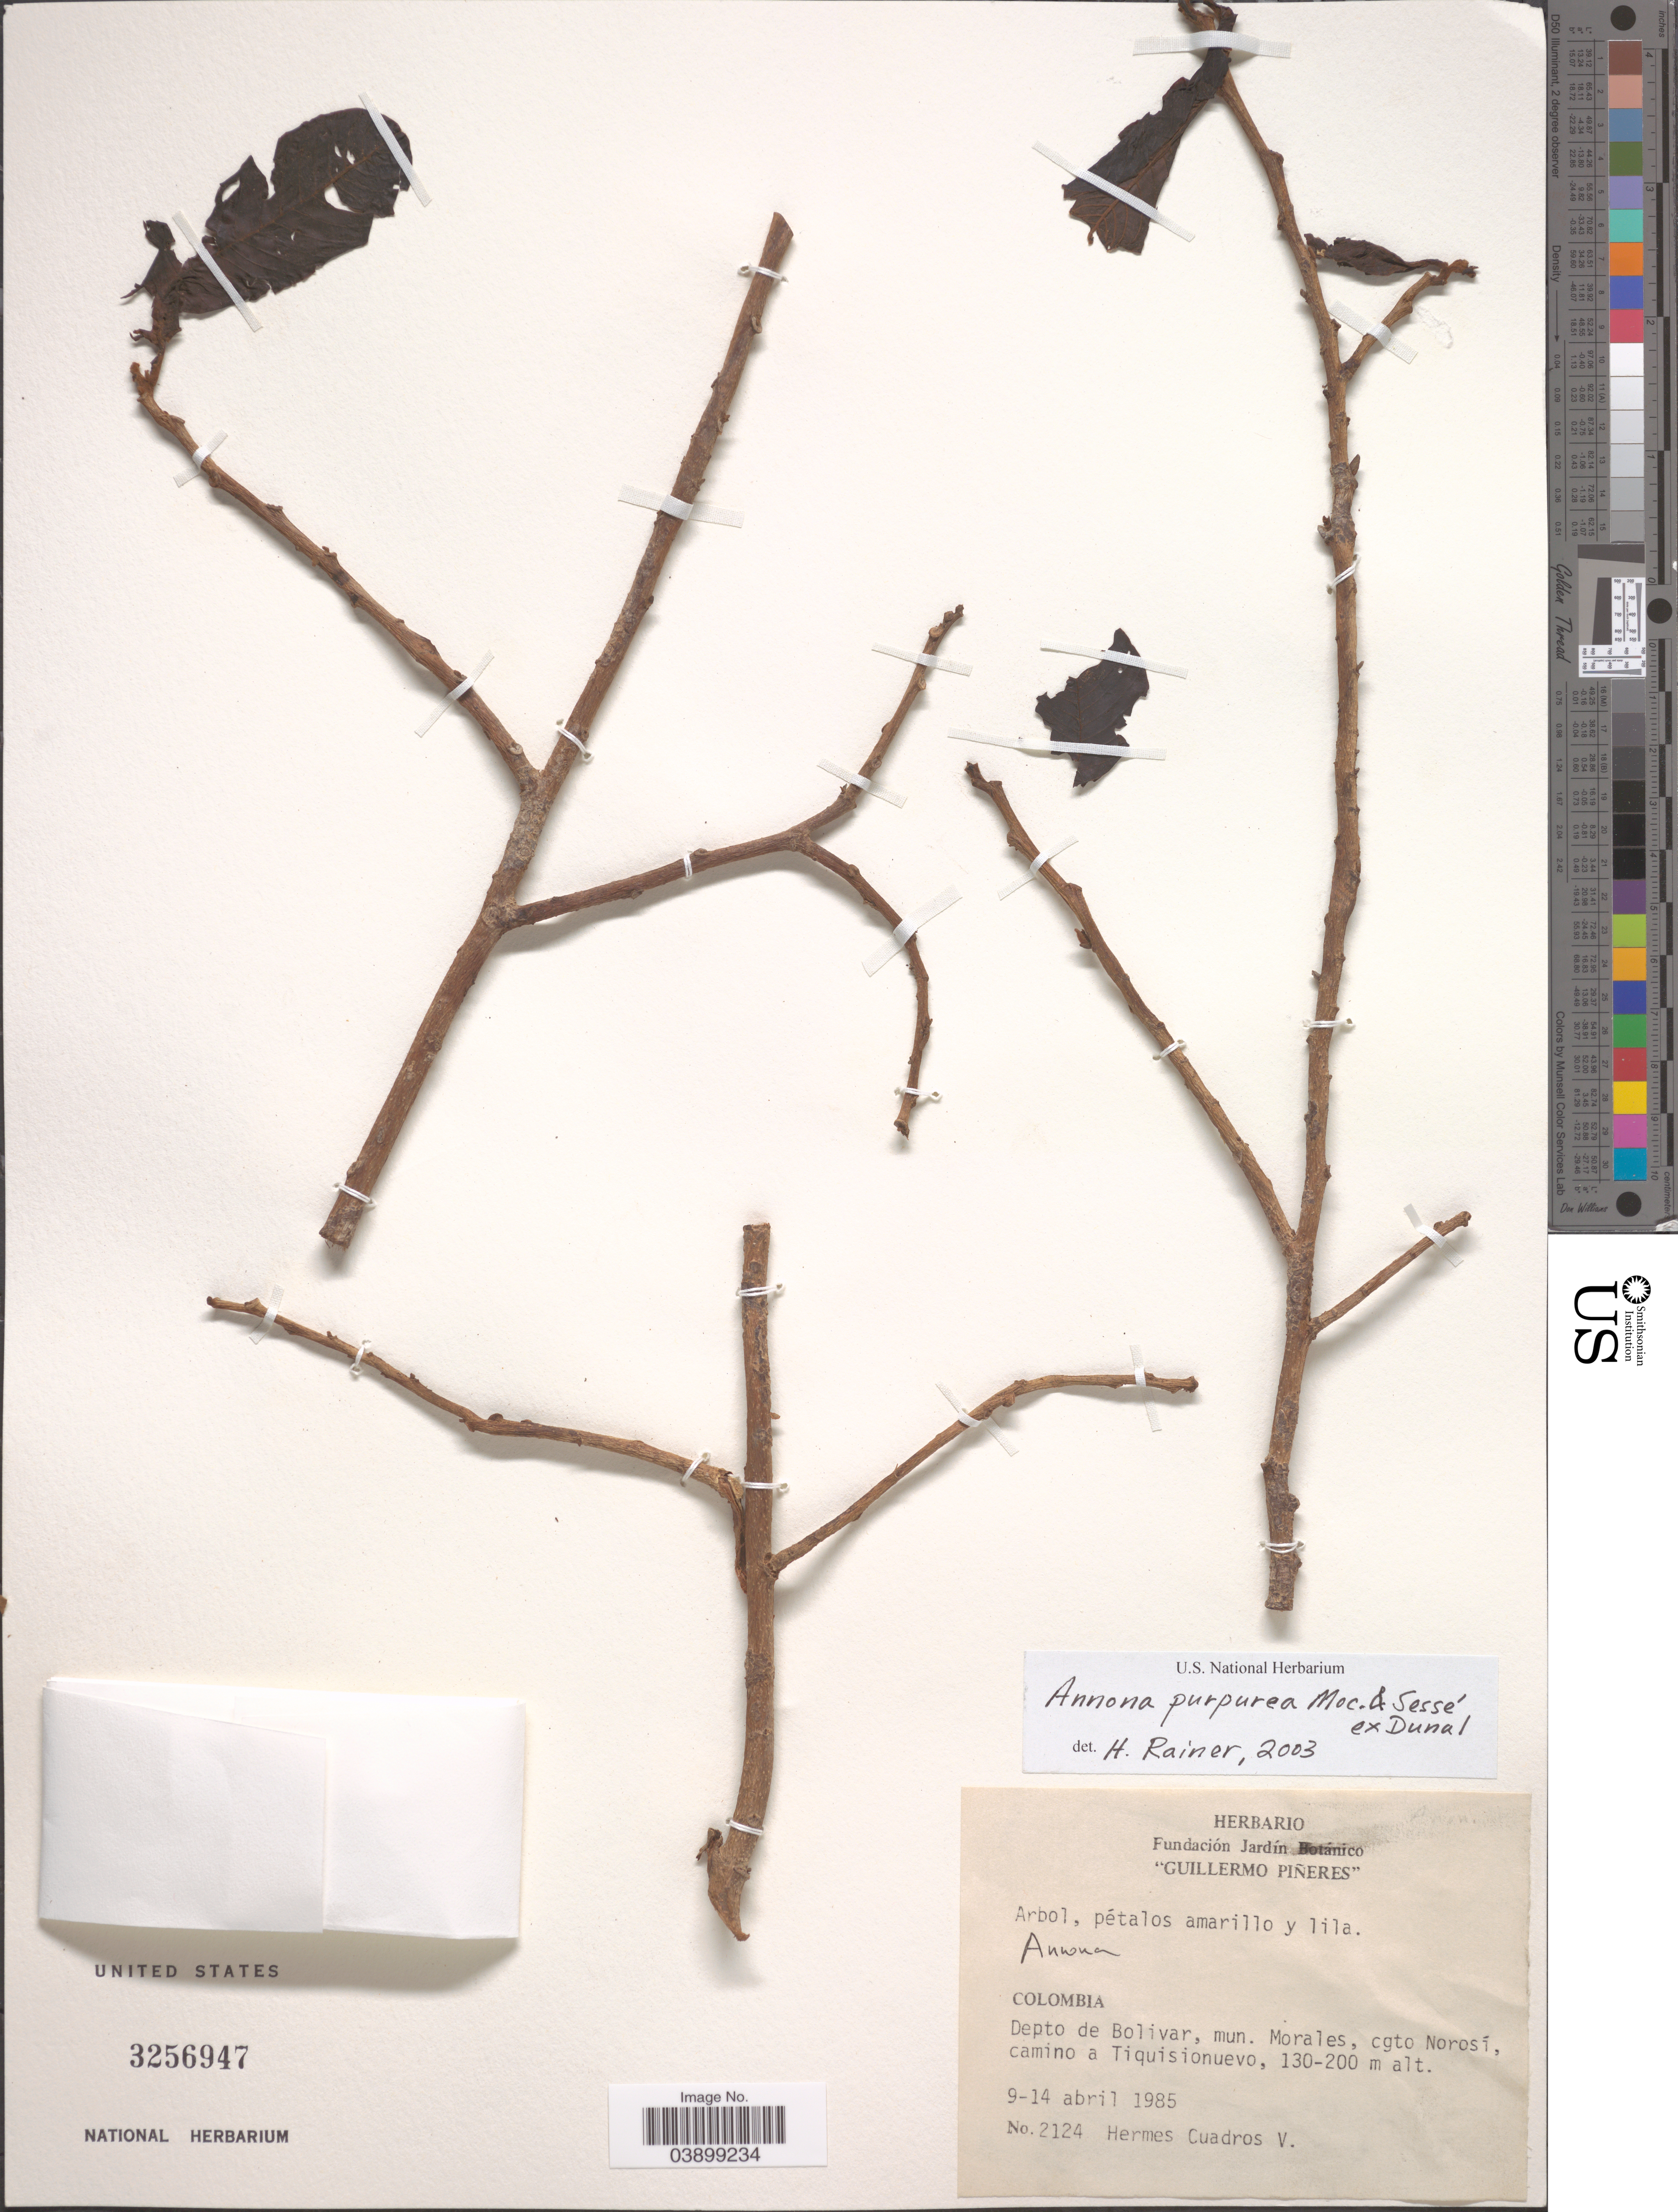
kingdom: Plantae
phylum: Tracheophyta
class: Magnoliopsida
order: Magnoliales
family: Annonaceae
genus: Annona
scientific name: Annona purpurea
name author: Moc. & Sessé ex Dunal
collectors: H. Cuadros V.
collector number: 2124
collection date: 1985-04-09/1985-04-14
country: Colombia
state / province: Bolívar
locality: Depto de Bolivar, mun. Morales, cgto Norosí, camino a Tiquisionuevo.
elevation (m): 130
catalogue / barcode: US 3256947